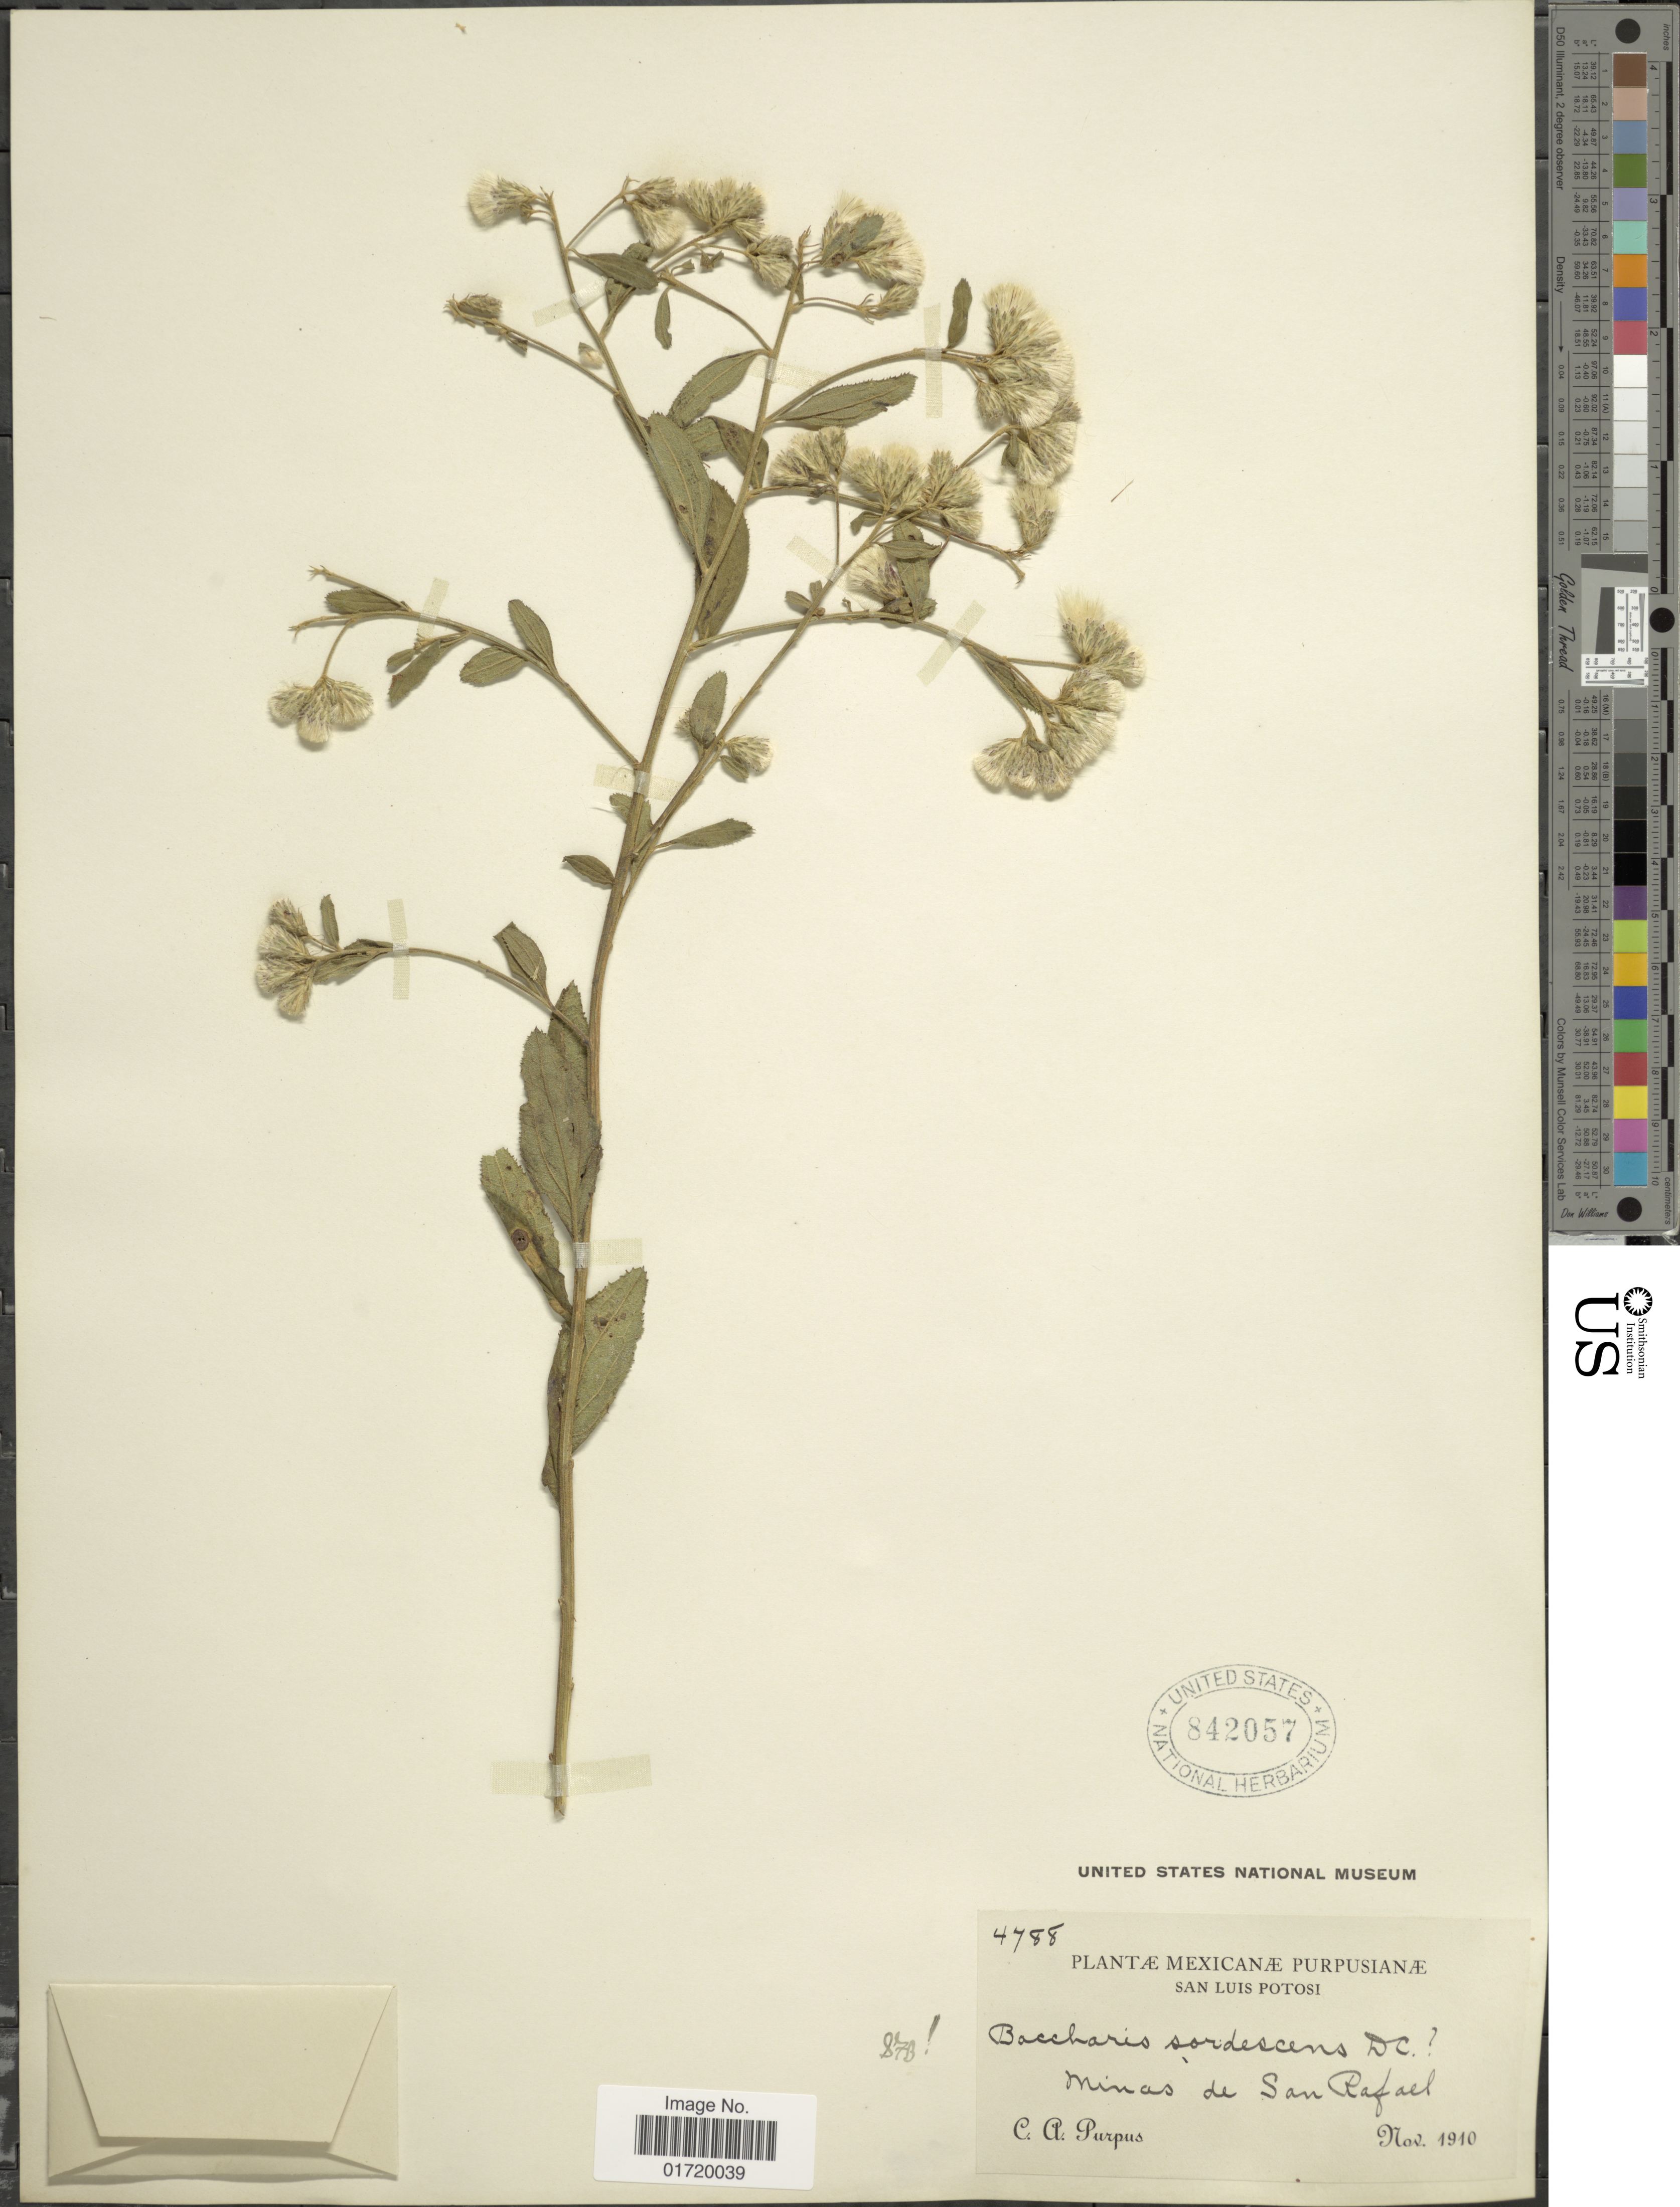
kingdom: Plantae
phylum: Tracheophyta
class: Magnoliopsida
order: Asterales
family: Asteraceae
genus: Baccharis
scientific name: Baccharis sordescens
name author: DC.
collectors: C. A. Purpus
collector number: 4788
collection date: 1910-11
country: Mexico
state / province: San Luis Potosí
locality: Mexicanae, Minas de San Rafael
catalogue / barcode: US 842057